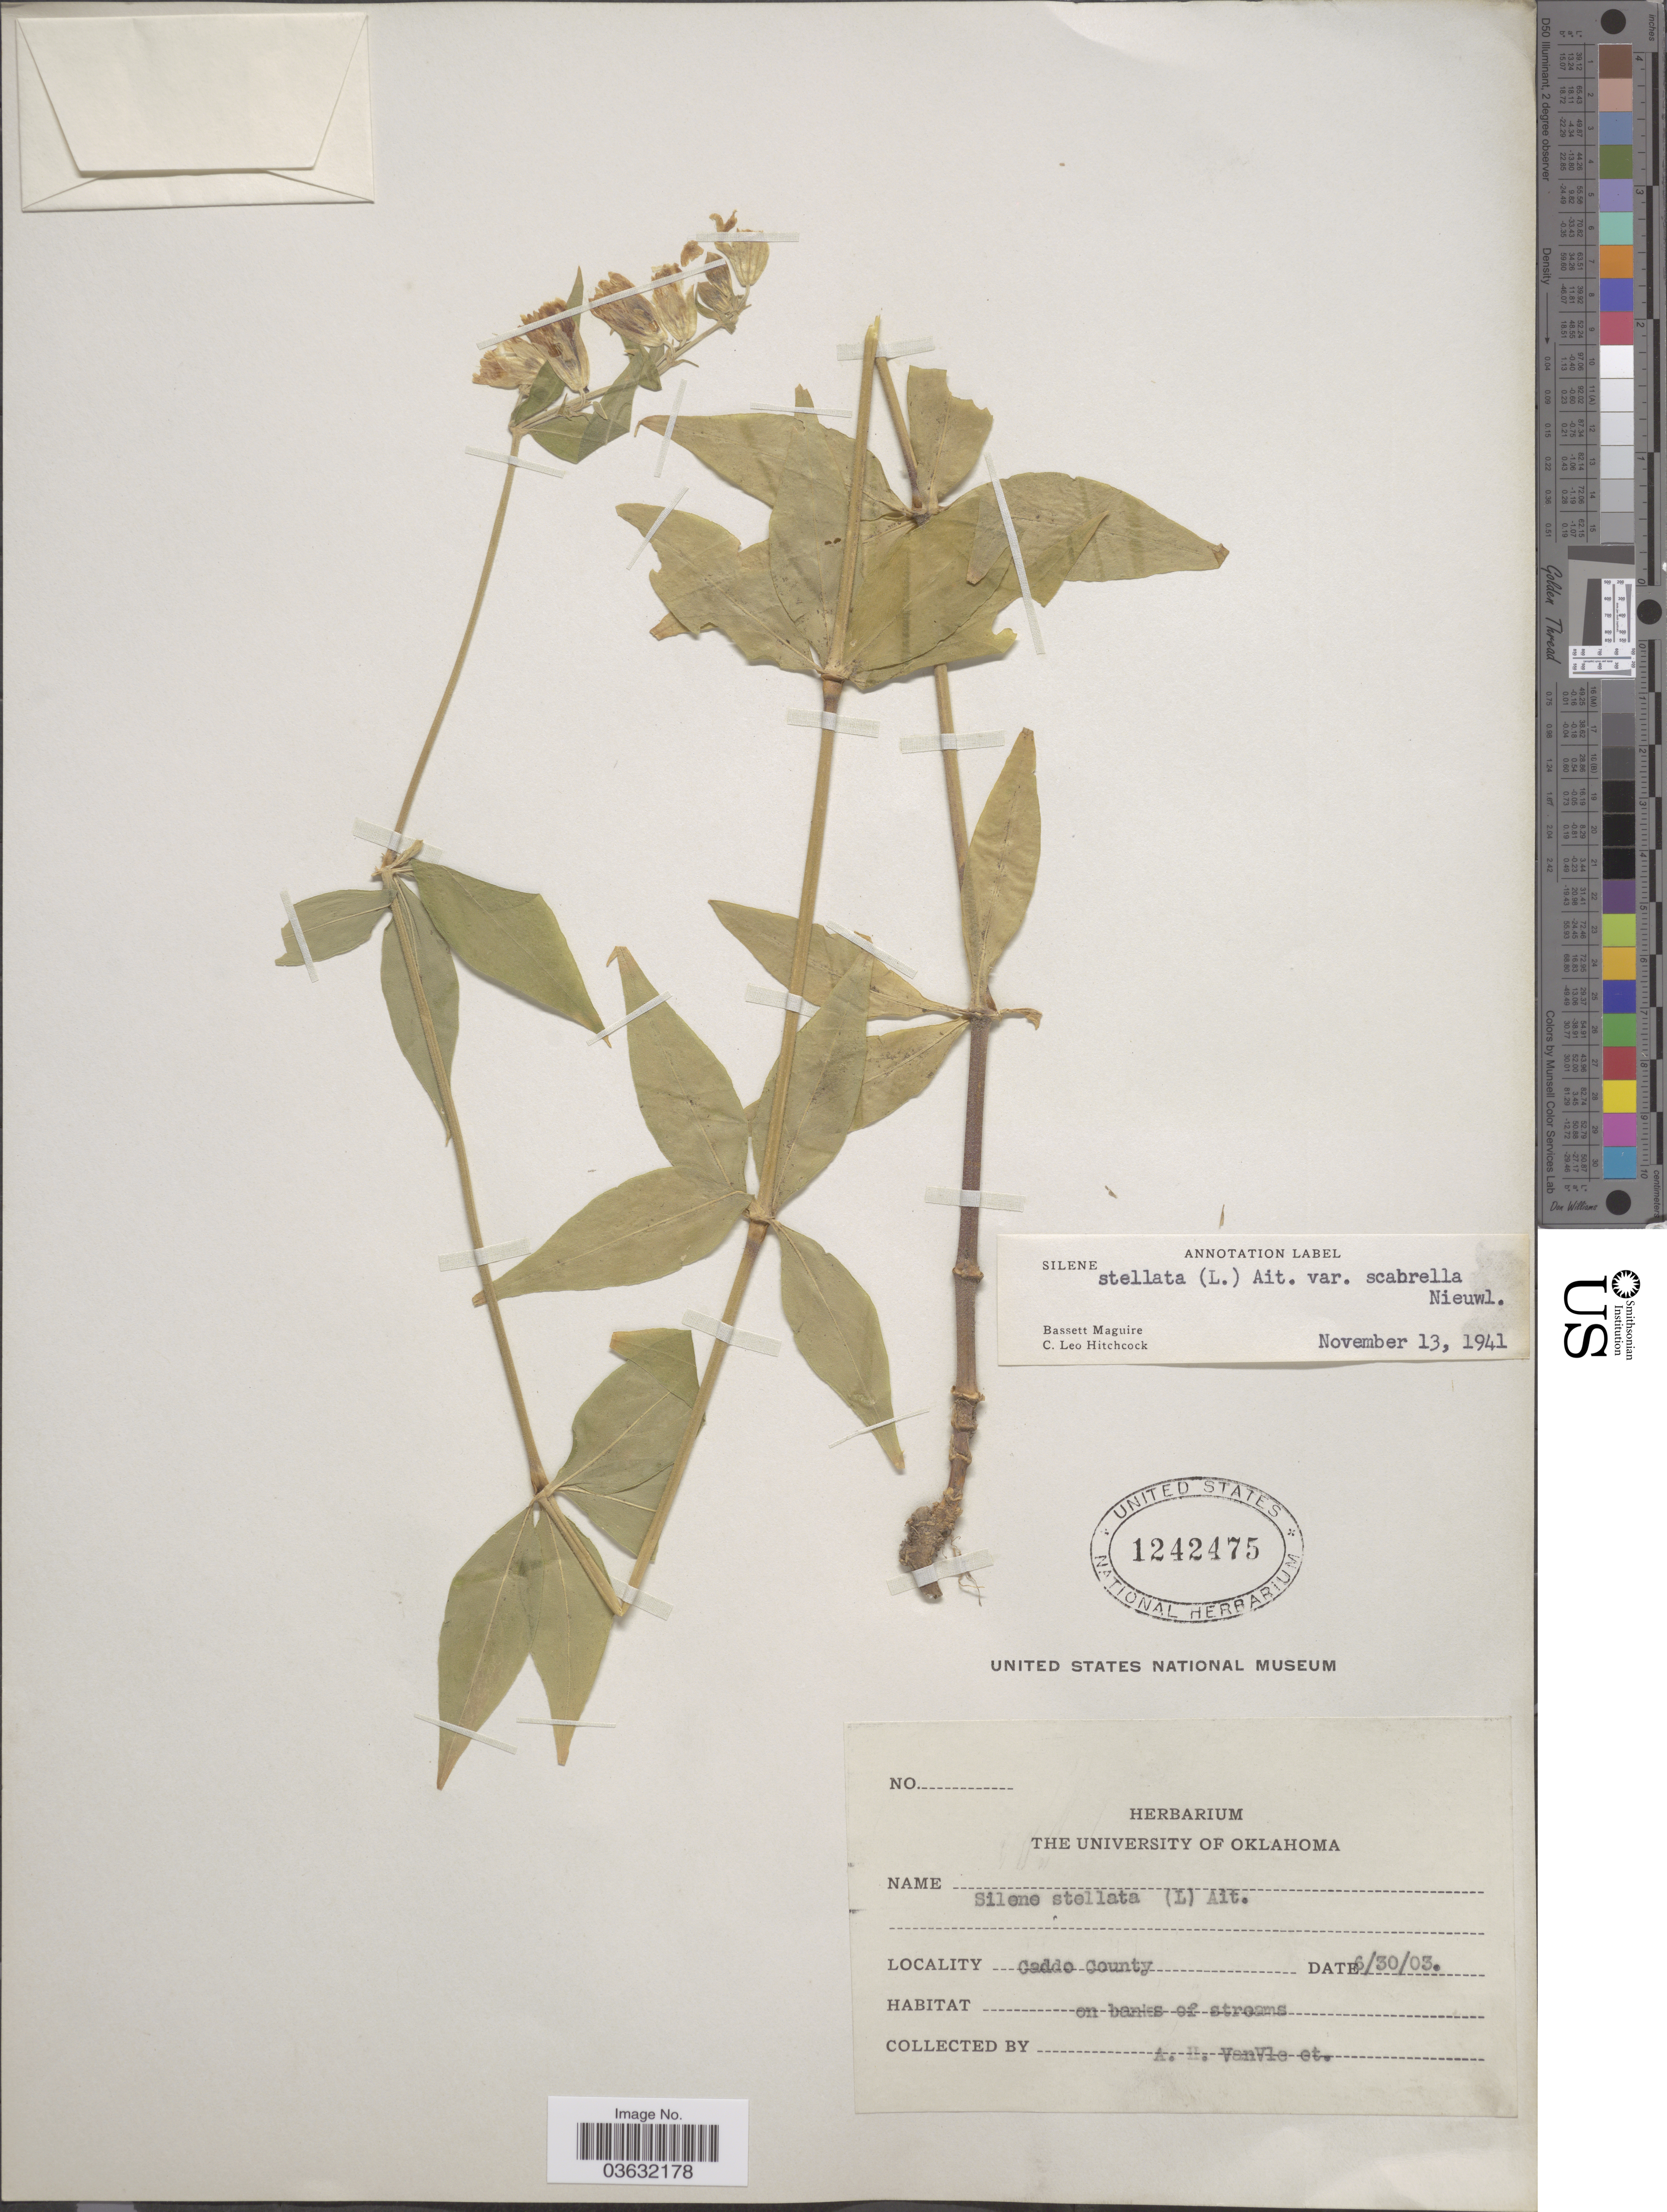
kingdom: Plantae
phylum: Tracheophyta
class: Magnoliopsida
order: Caryophyllales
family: Caryophyllaceae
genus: Silene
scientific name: Silene stellata var. scabrella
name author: (Nieuwl.) E.J. Palmer & Steyerm.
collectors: A. H. Van Vleet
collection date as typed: Transcribed d/m/y: 30/6/3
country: United States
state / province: Oklahoma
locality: Caddo County.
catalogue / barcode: US 1242475